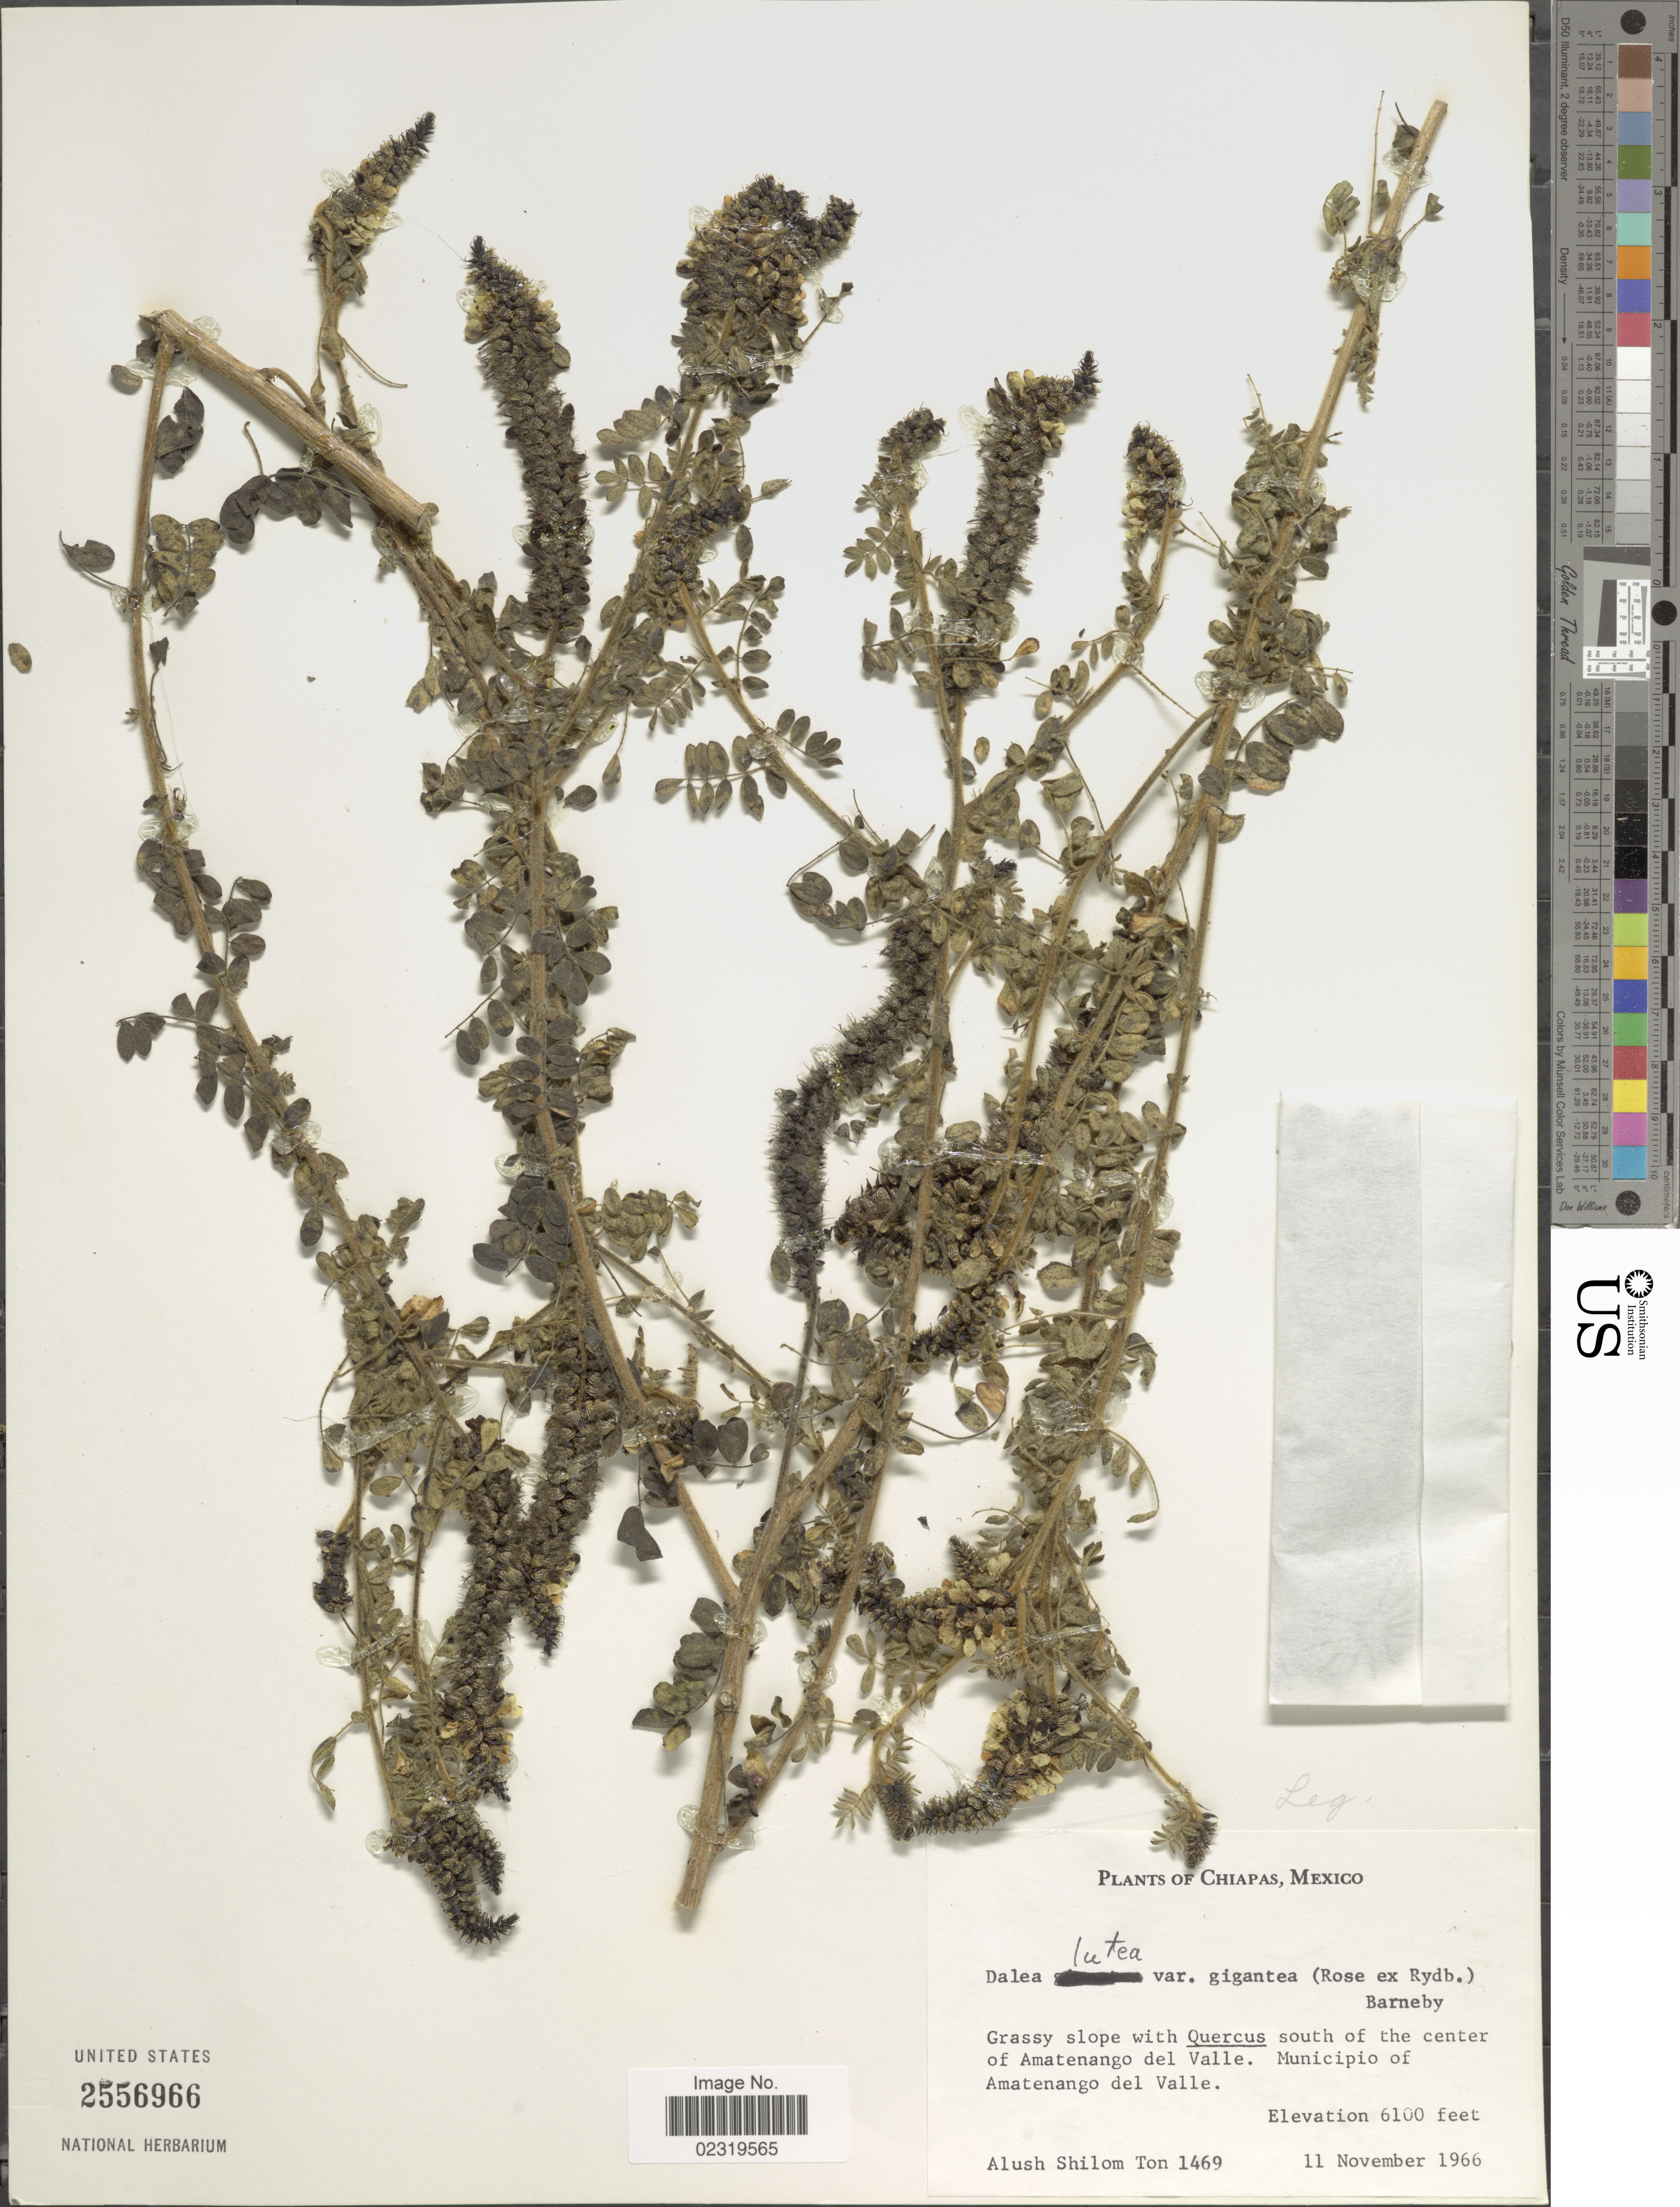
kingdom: Plantae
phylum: Tracheophyta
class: Magnoliopsida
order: Fabales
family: Fabaceae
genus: Dalea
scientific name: Dalea lutea var. gigantea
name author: (Rose) Barneby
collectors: A. M. Ton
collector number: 1469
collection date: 1966-11-11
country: Mexico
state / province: Chiapas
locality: South of the center of Amatenango del Valle. Municipio Amatenango del Valle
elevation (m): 1859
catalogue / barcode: US 2556966